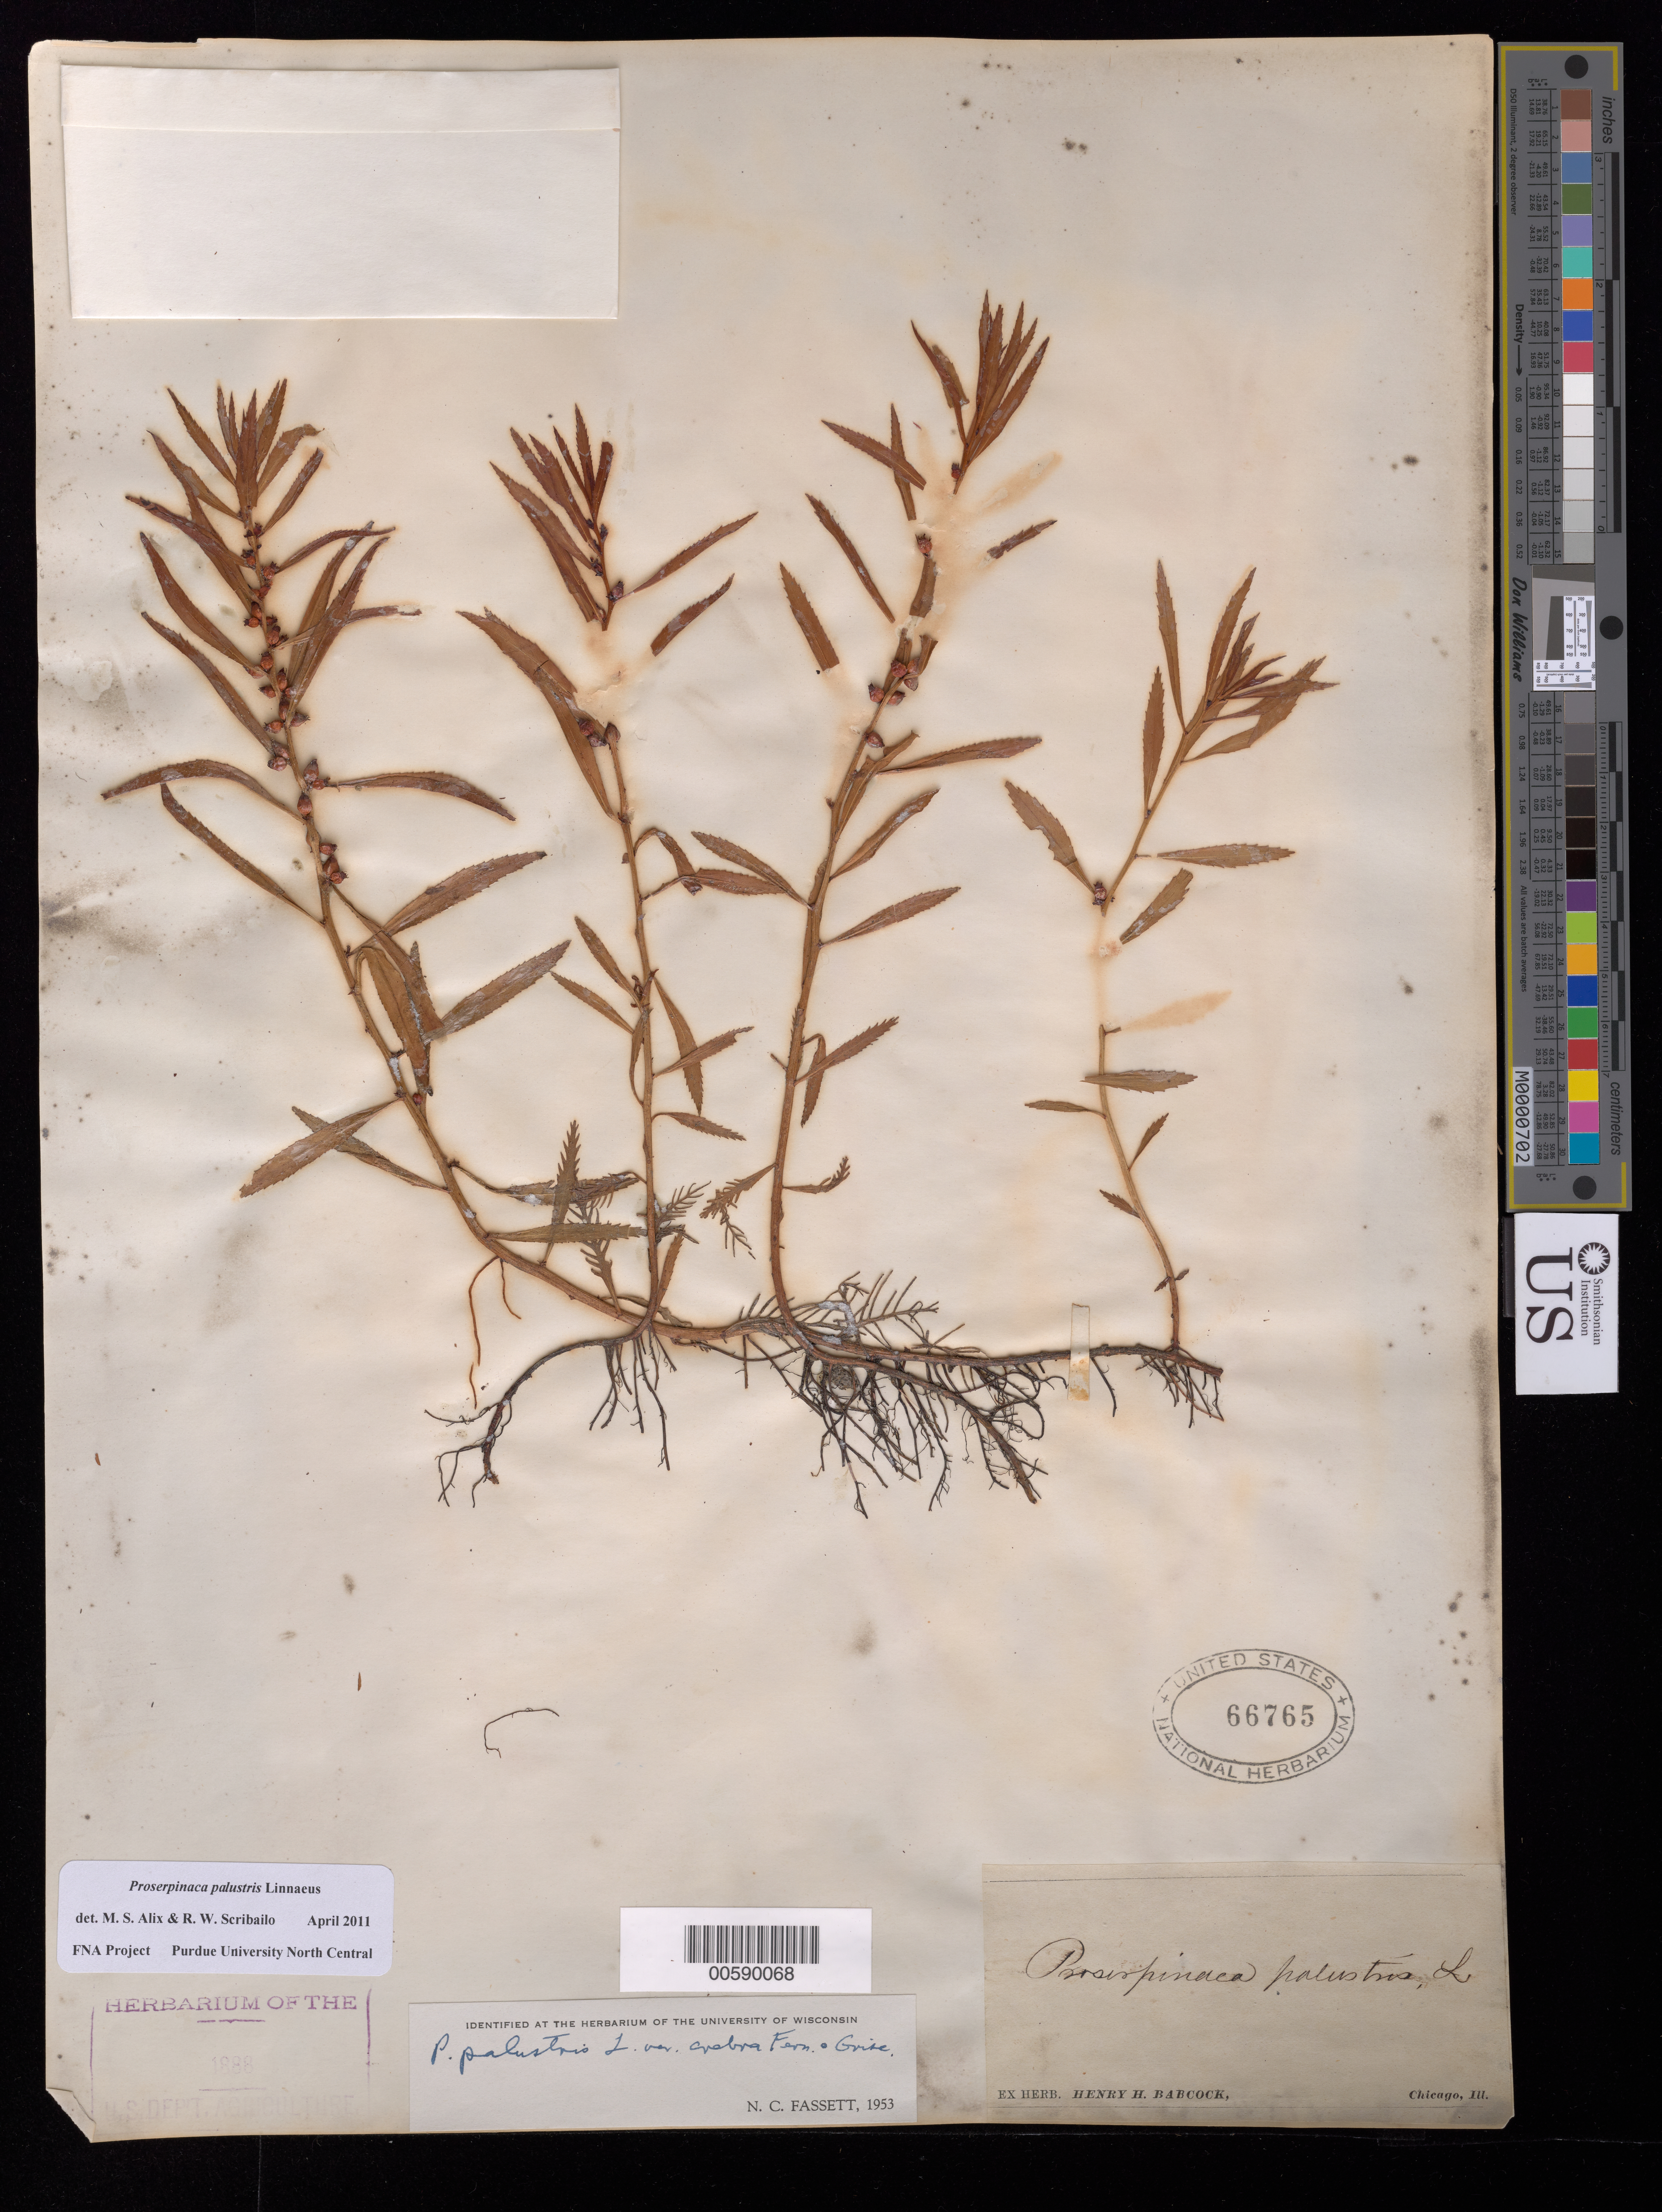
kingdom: Plantae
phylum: Tracheophyta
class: Magnoliopsida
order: Saxifragales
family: Haloragaceae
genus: Proserpinaca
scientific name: Proserpinaca palustris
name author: L.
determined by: Scribailo, R. W.; Alix, M. S.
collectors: H. Babcock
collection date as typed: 18--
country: United States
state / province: Illinois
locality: Chicago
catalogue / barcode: US 66765